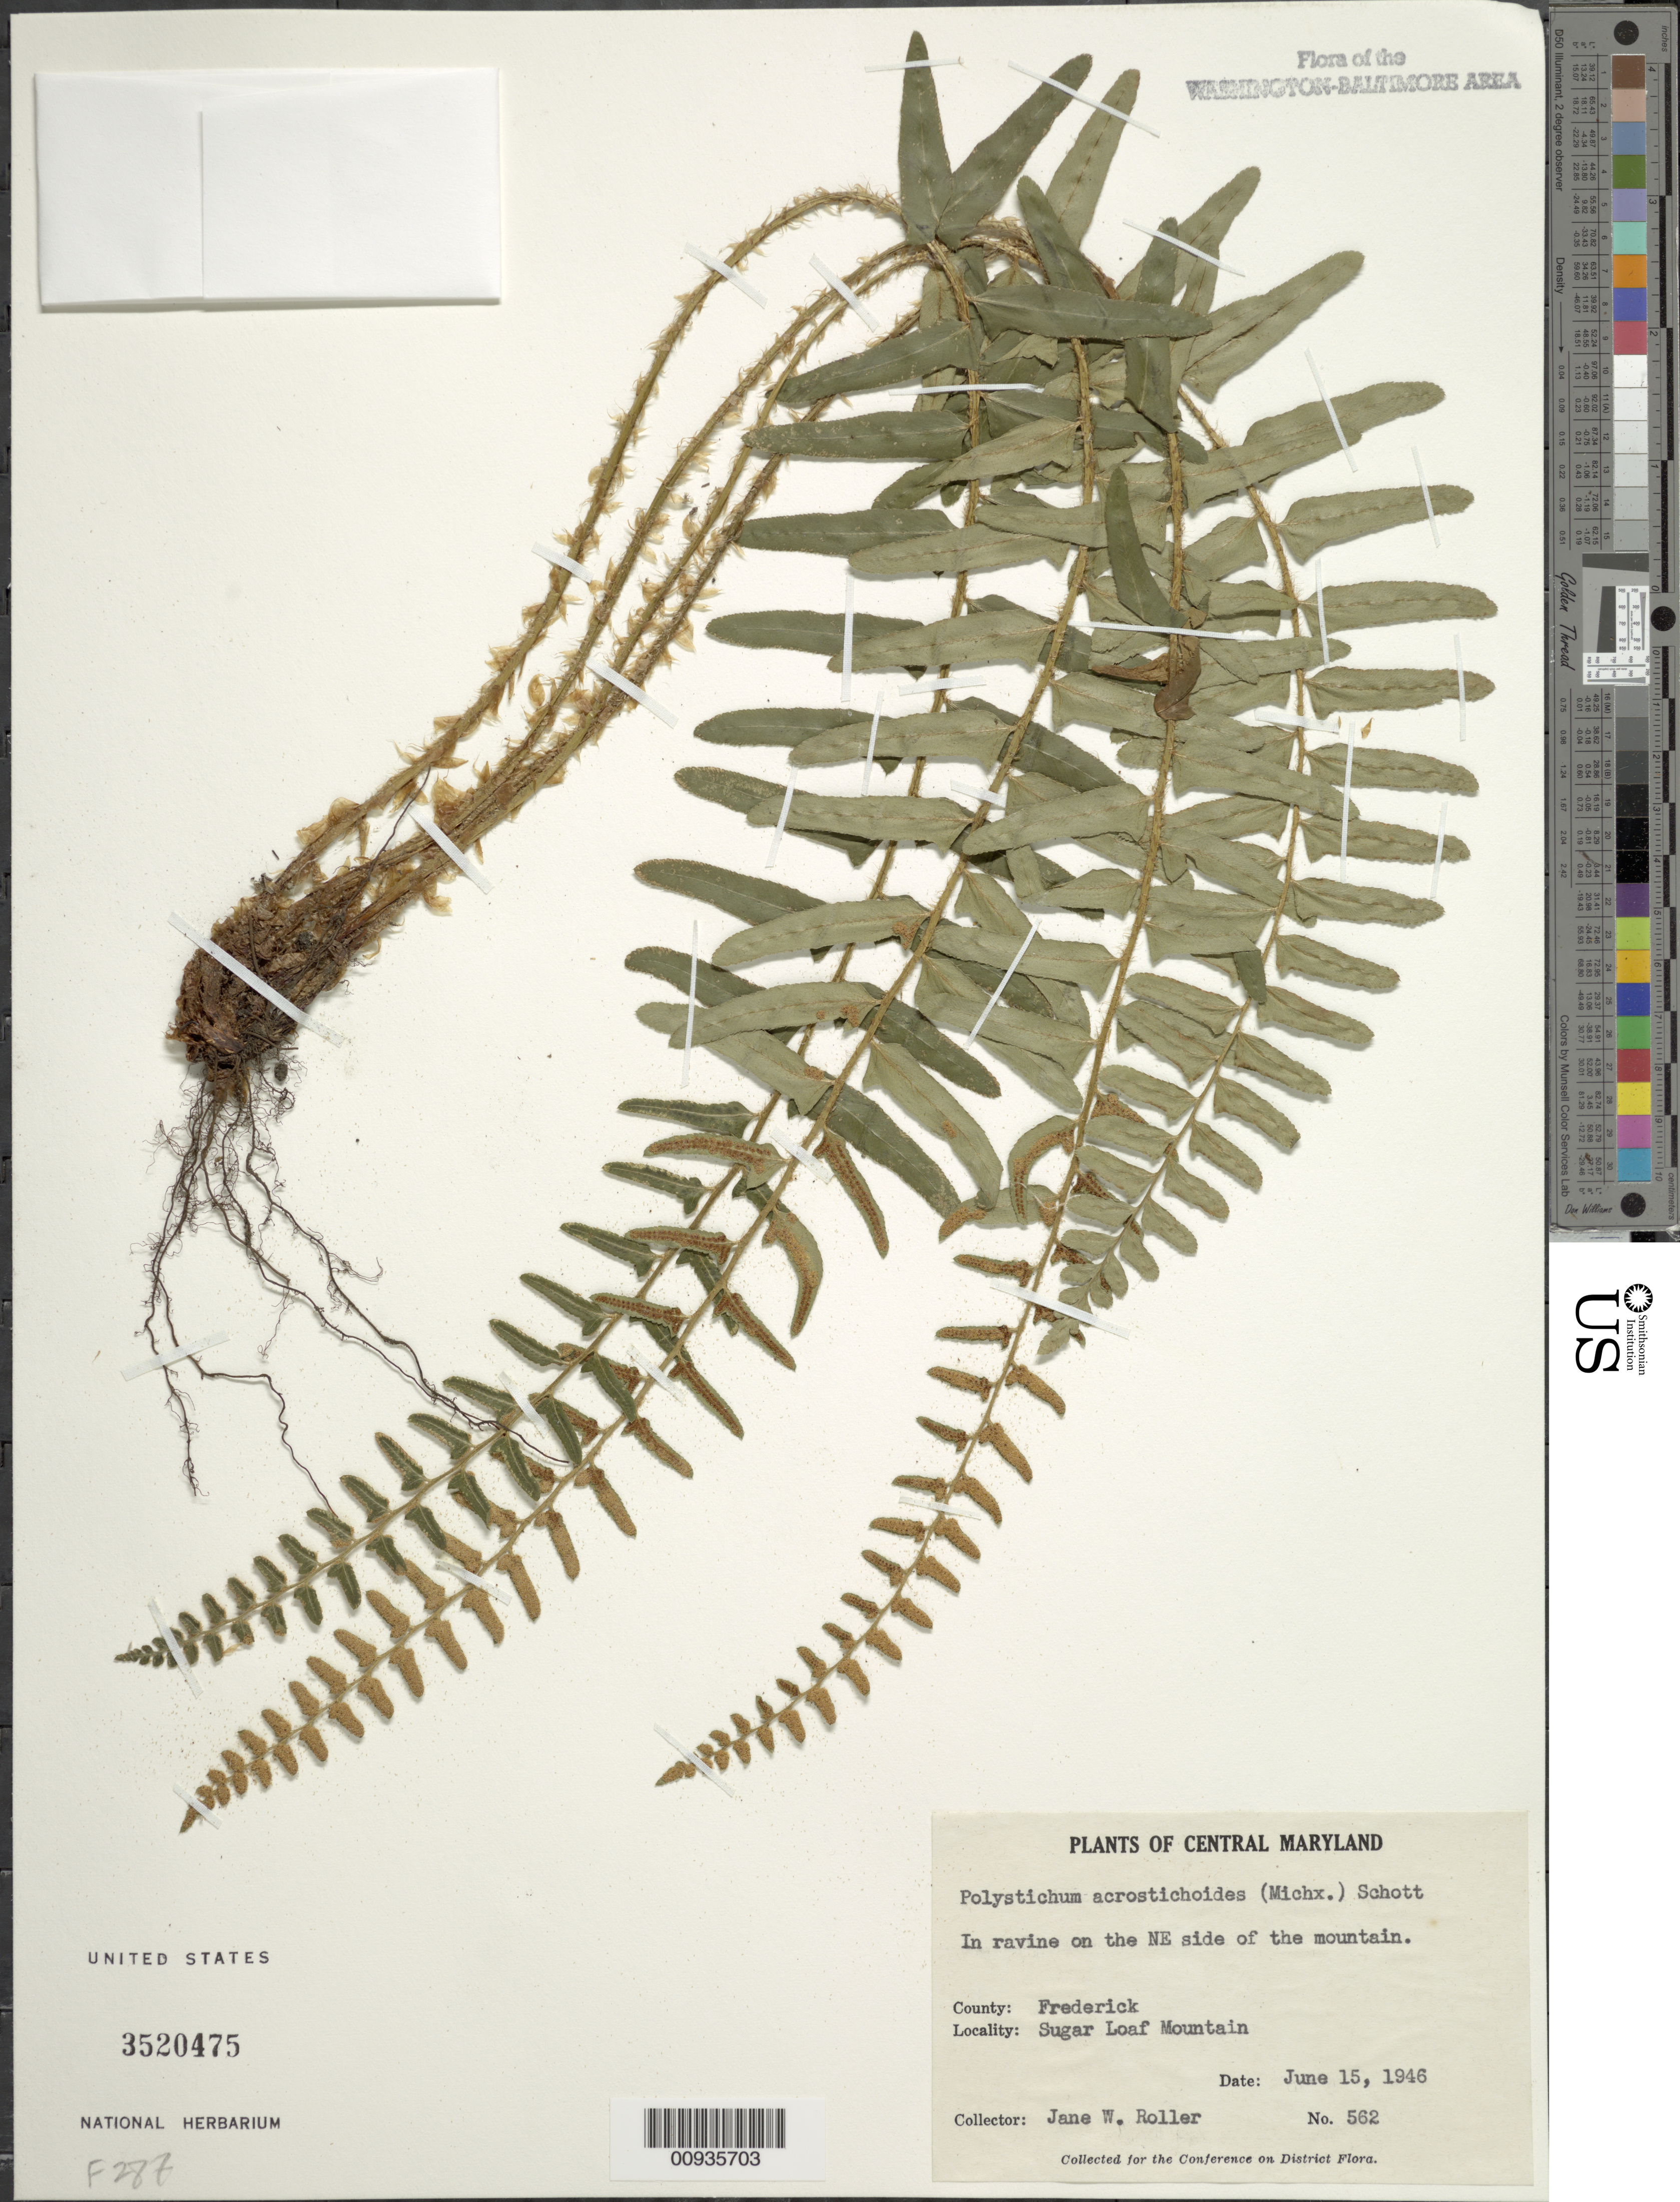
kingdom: Plantae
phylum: Tracheophyta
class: Polypodiopsida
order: Polypodiales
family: Dryopteridaceae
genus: Polystichum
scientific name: Polystichum acrostichoides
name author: (Michx.) Schott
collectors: J. W. Roller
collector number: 545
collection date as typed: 15 Jun 1946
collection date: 1946-06-15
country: United States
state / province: Maryland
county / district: Frederick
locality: Sugar Loaf Mountain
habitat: In ravine on NE side on Mountain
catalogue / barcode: US 3520475